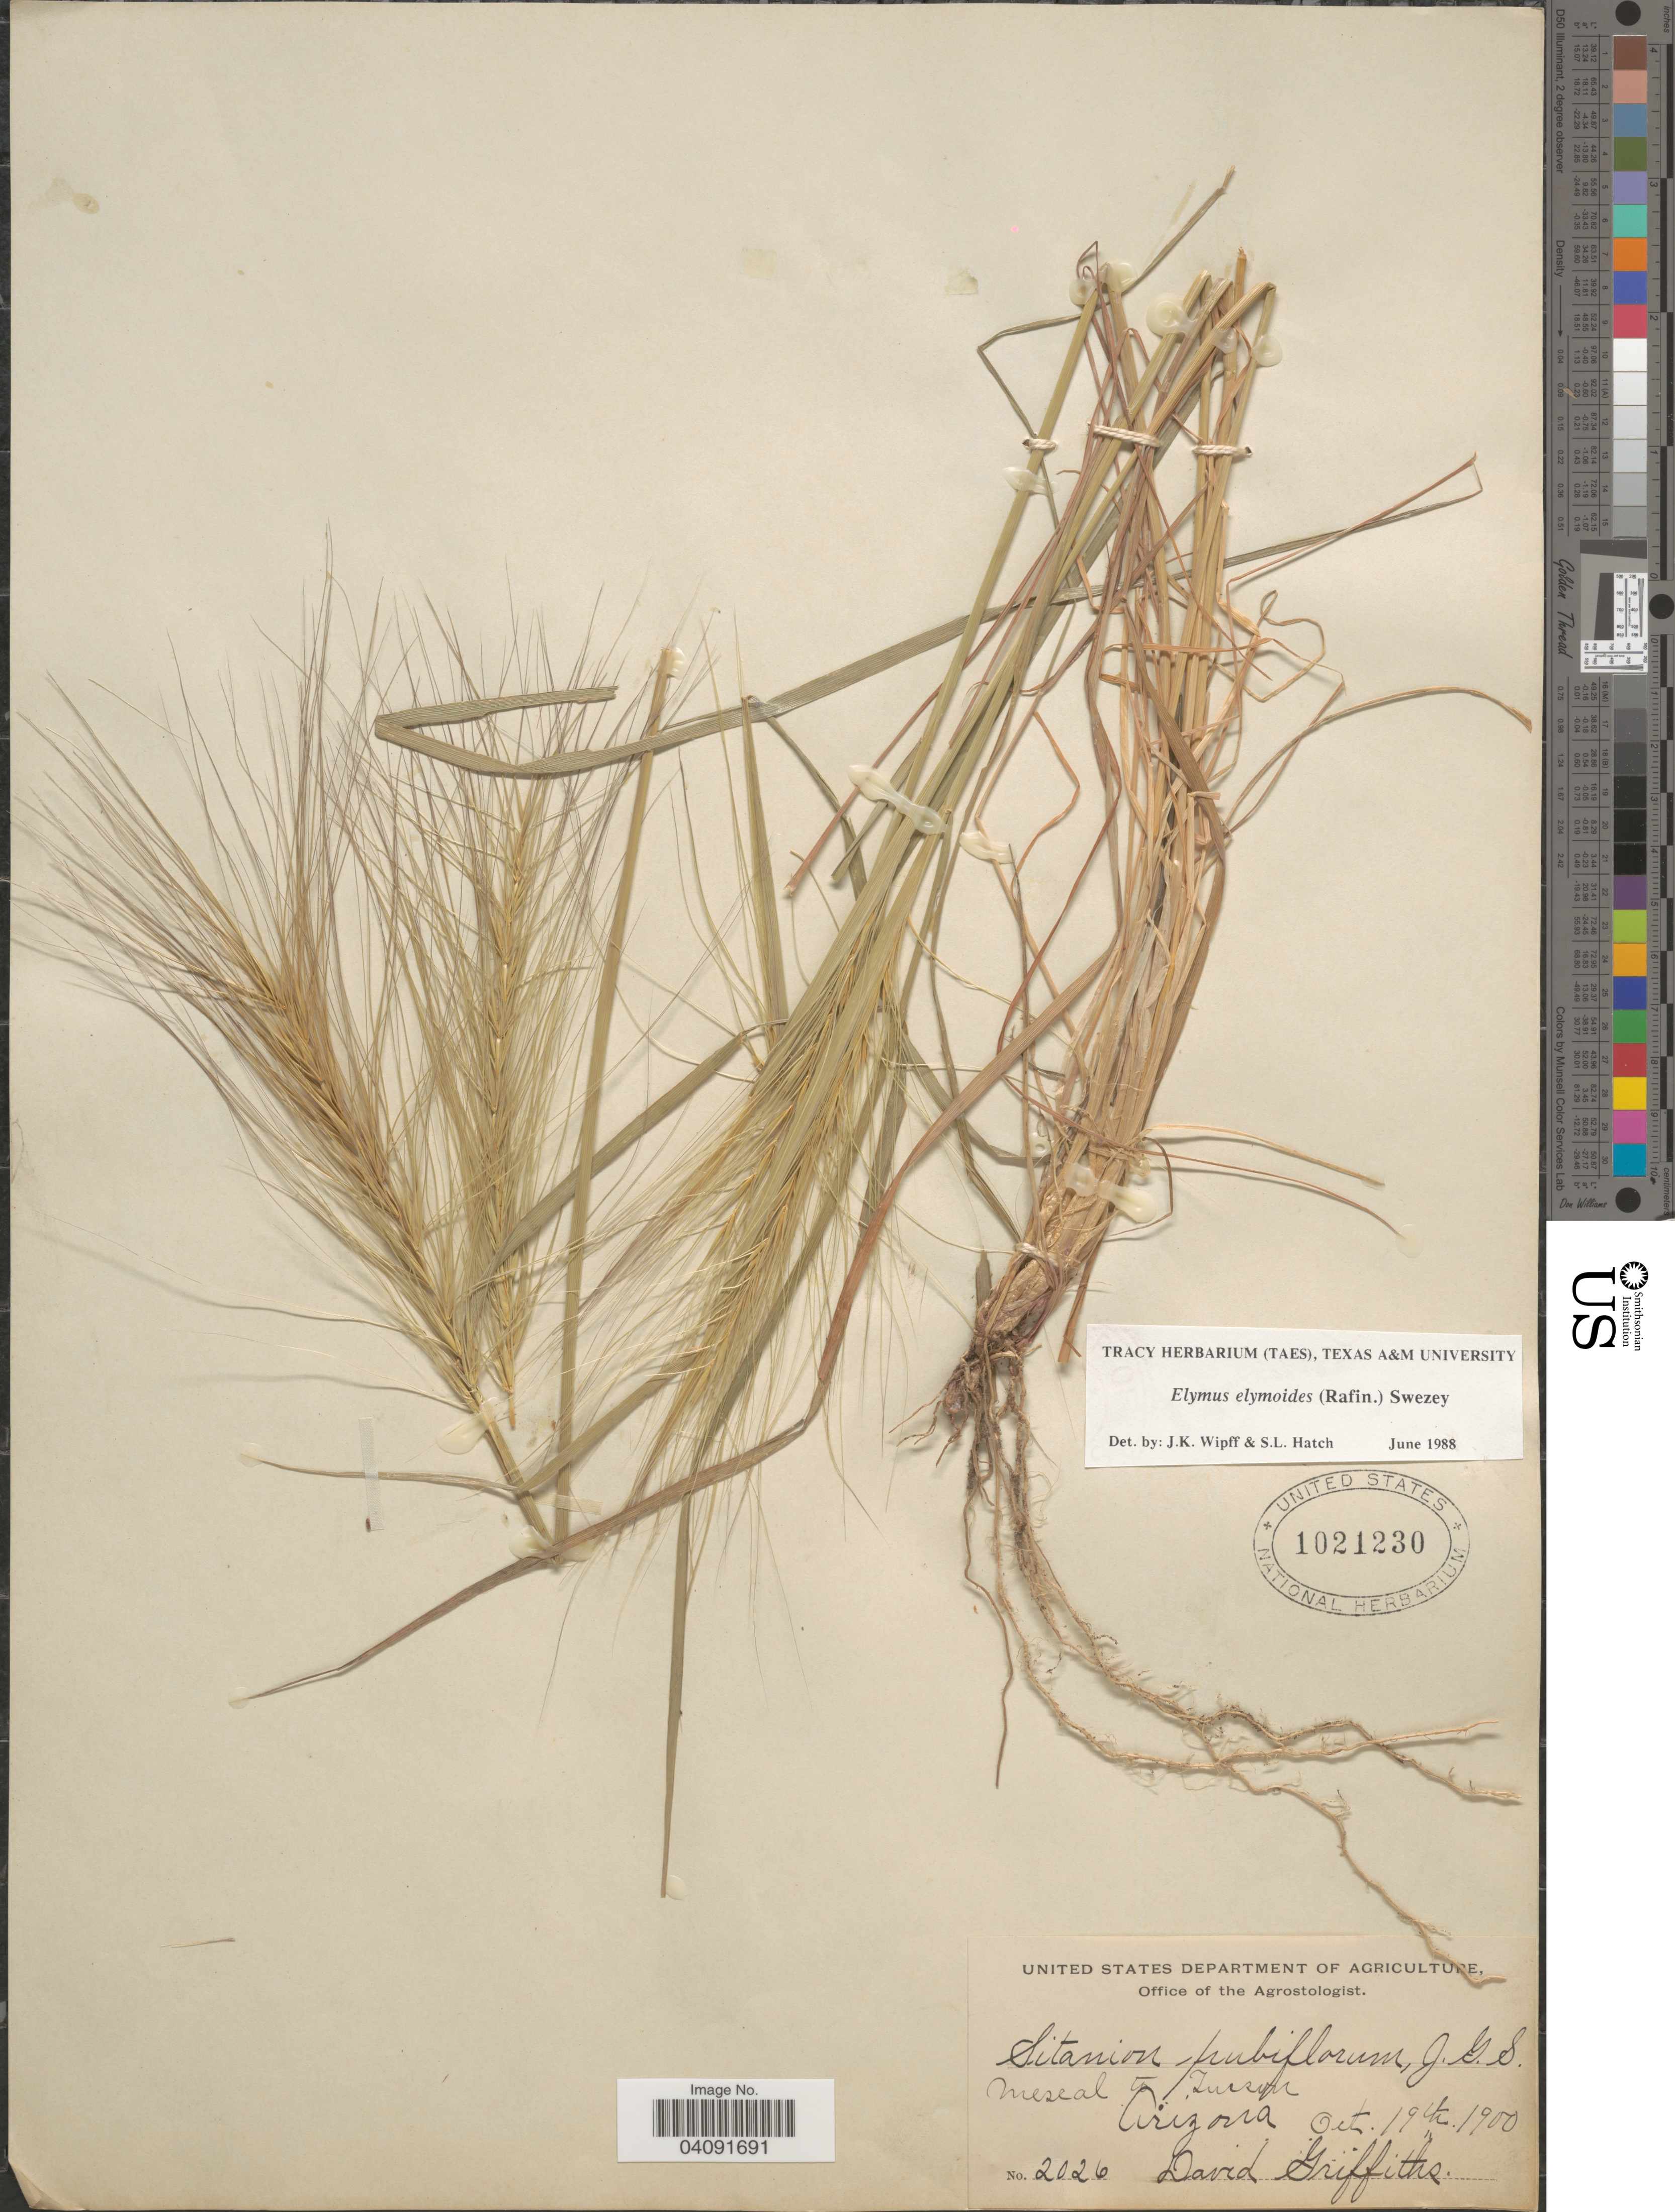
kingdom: Plantae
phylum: Tracheophyta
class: Liliopsida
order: Poales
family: Poaceae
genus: Elymus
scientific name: Elymus elymoides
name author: (Raf.) Swezey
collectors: D. Griffiths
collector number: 2026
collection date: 1900-10-19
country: United States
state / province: Arizona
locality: Meseal to Tucson.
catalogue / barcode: US 1021230